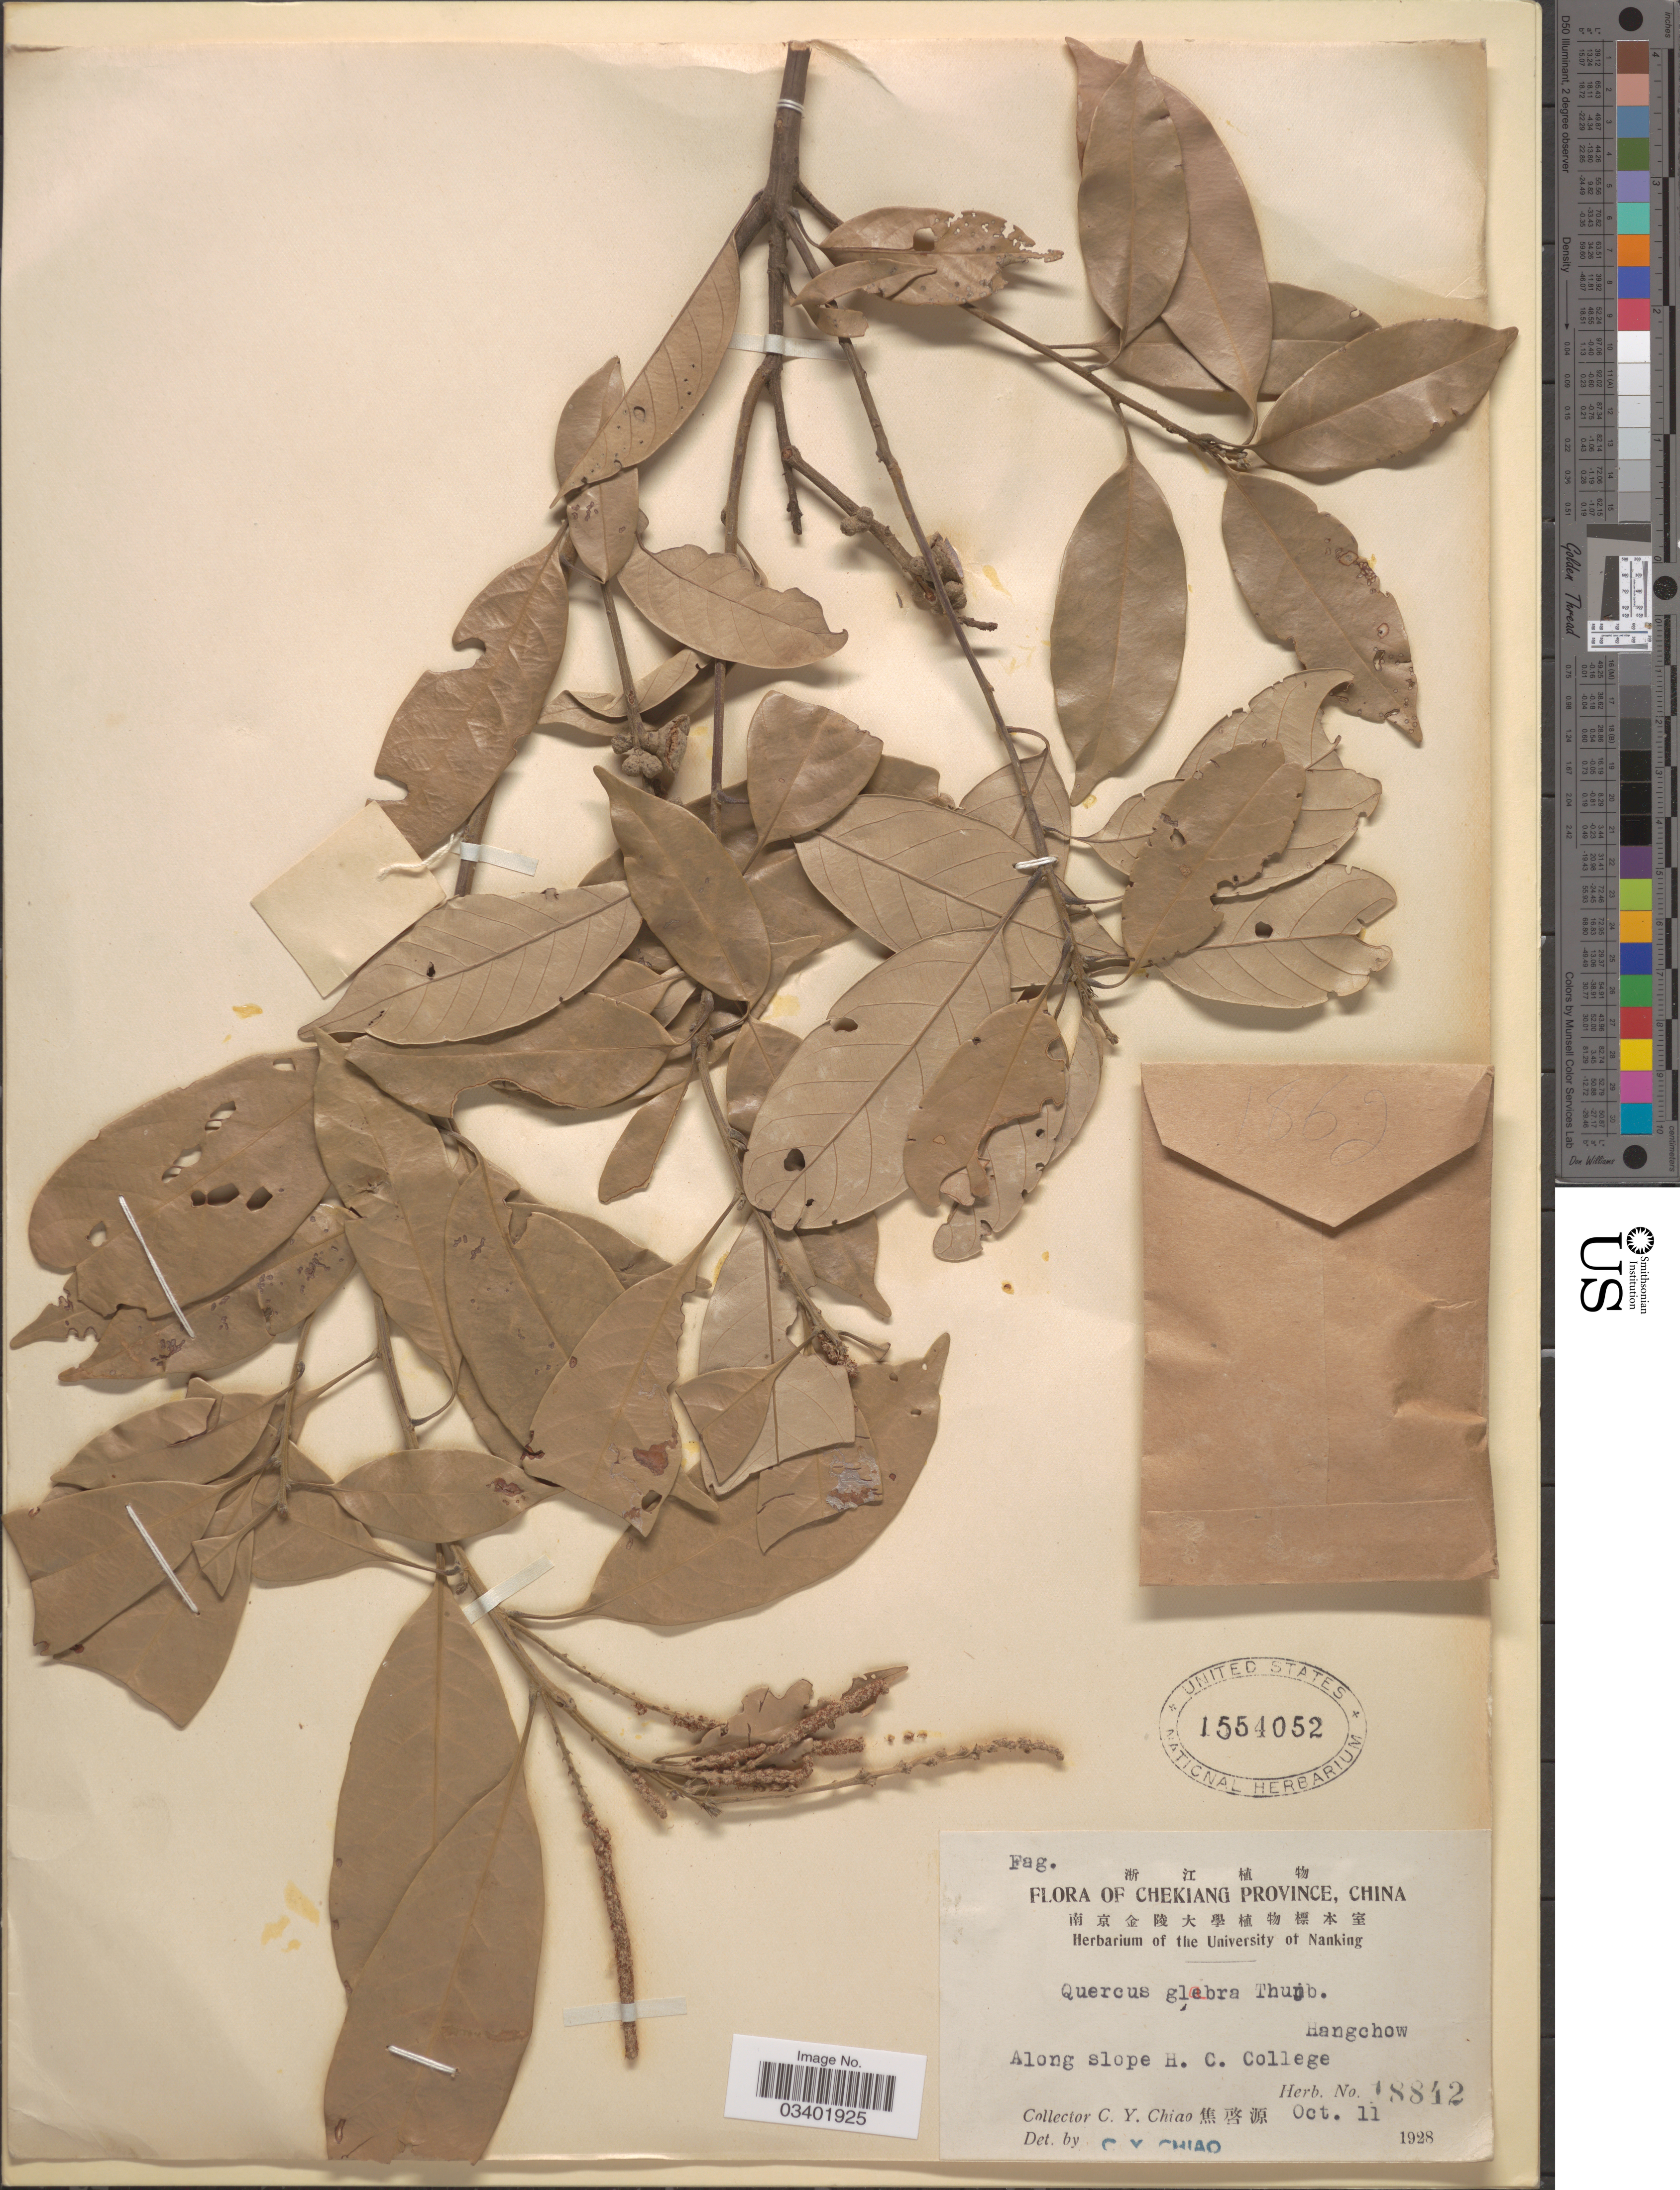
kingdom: Plantae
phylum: Tracheophyta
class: Magnoliopsida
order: Fagales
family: Fagaceae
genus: Lithocarpus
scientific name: Lithocarpus glaber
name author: (Thunb.) Nakai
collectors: C. Y. Chiao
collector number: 18842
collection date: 1928-10-11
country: China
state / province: Zhejiang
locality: Chekiang Province. Hangchow. Along slope H. C. College.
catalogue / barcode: US 1554052